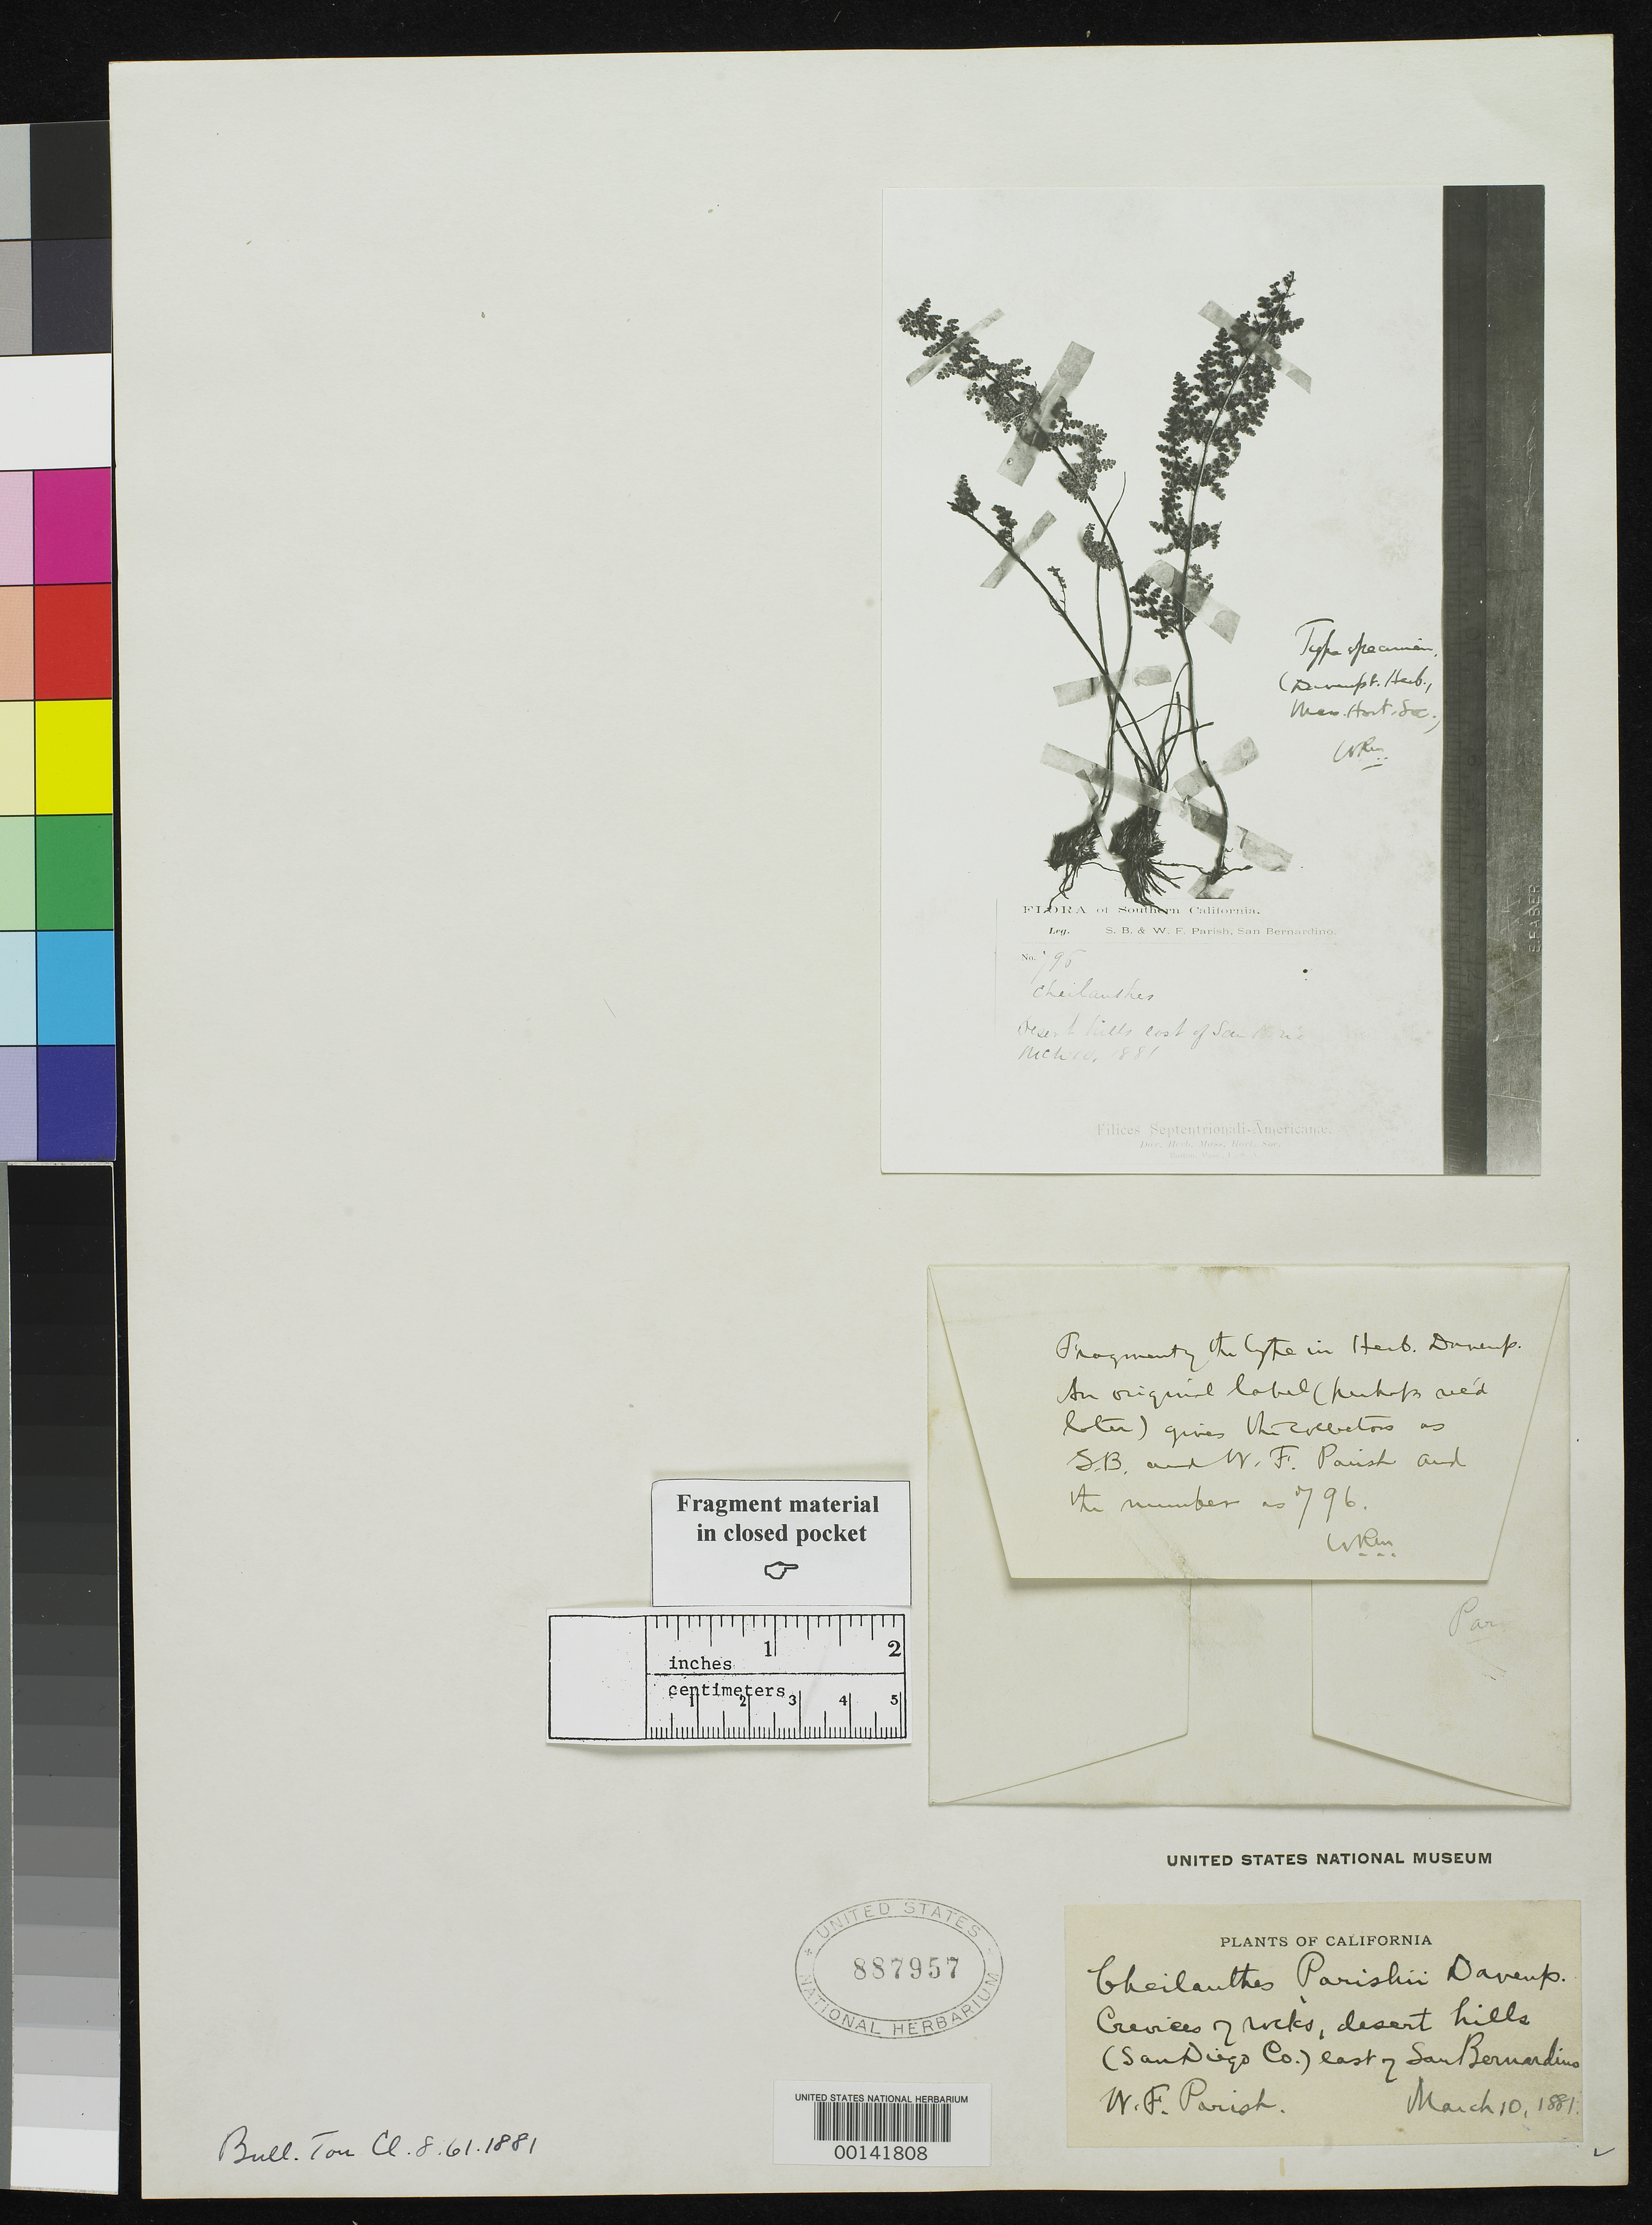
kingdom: Plantae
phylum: Tracheophyta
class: Polypodiopsida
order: Polypodiales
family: Pteridaceae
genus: Cheilanthes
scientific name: Cheilanthes parishii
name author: Davenp.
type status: Type Fragment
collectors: W. F. Parish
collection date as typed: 10 Mar 1881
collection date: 1881-03-10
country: United States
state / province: California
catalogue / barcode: US 887957